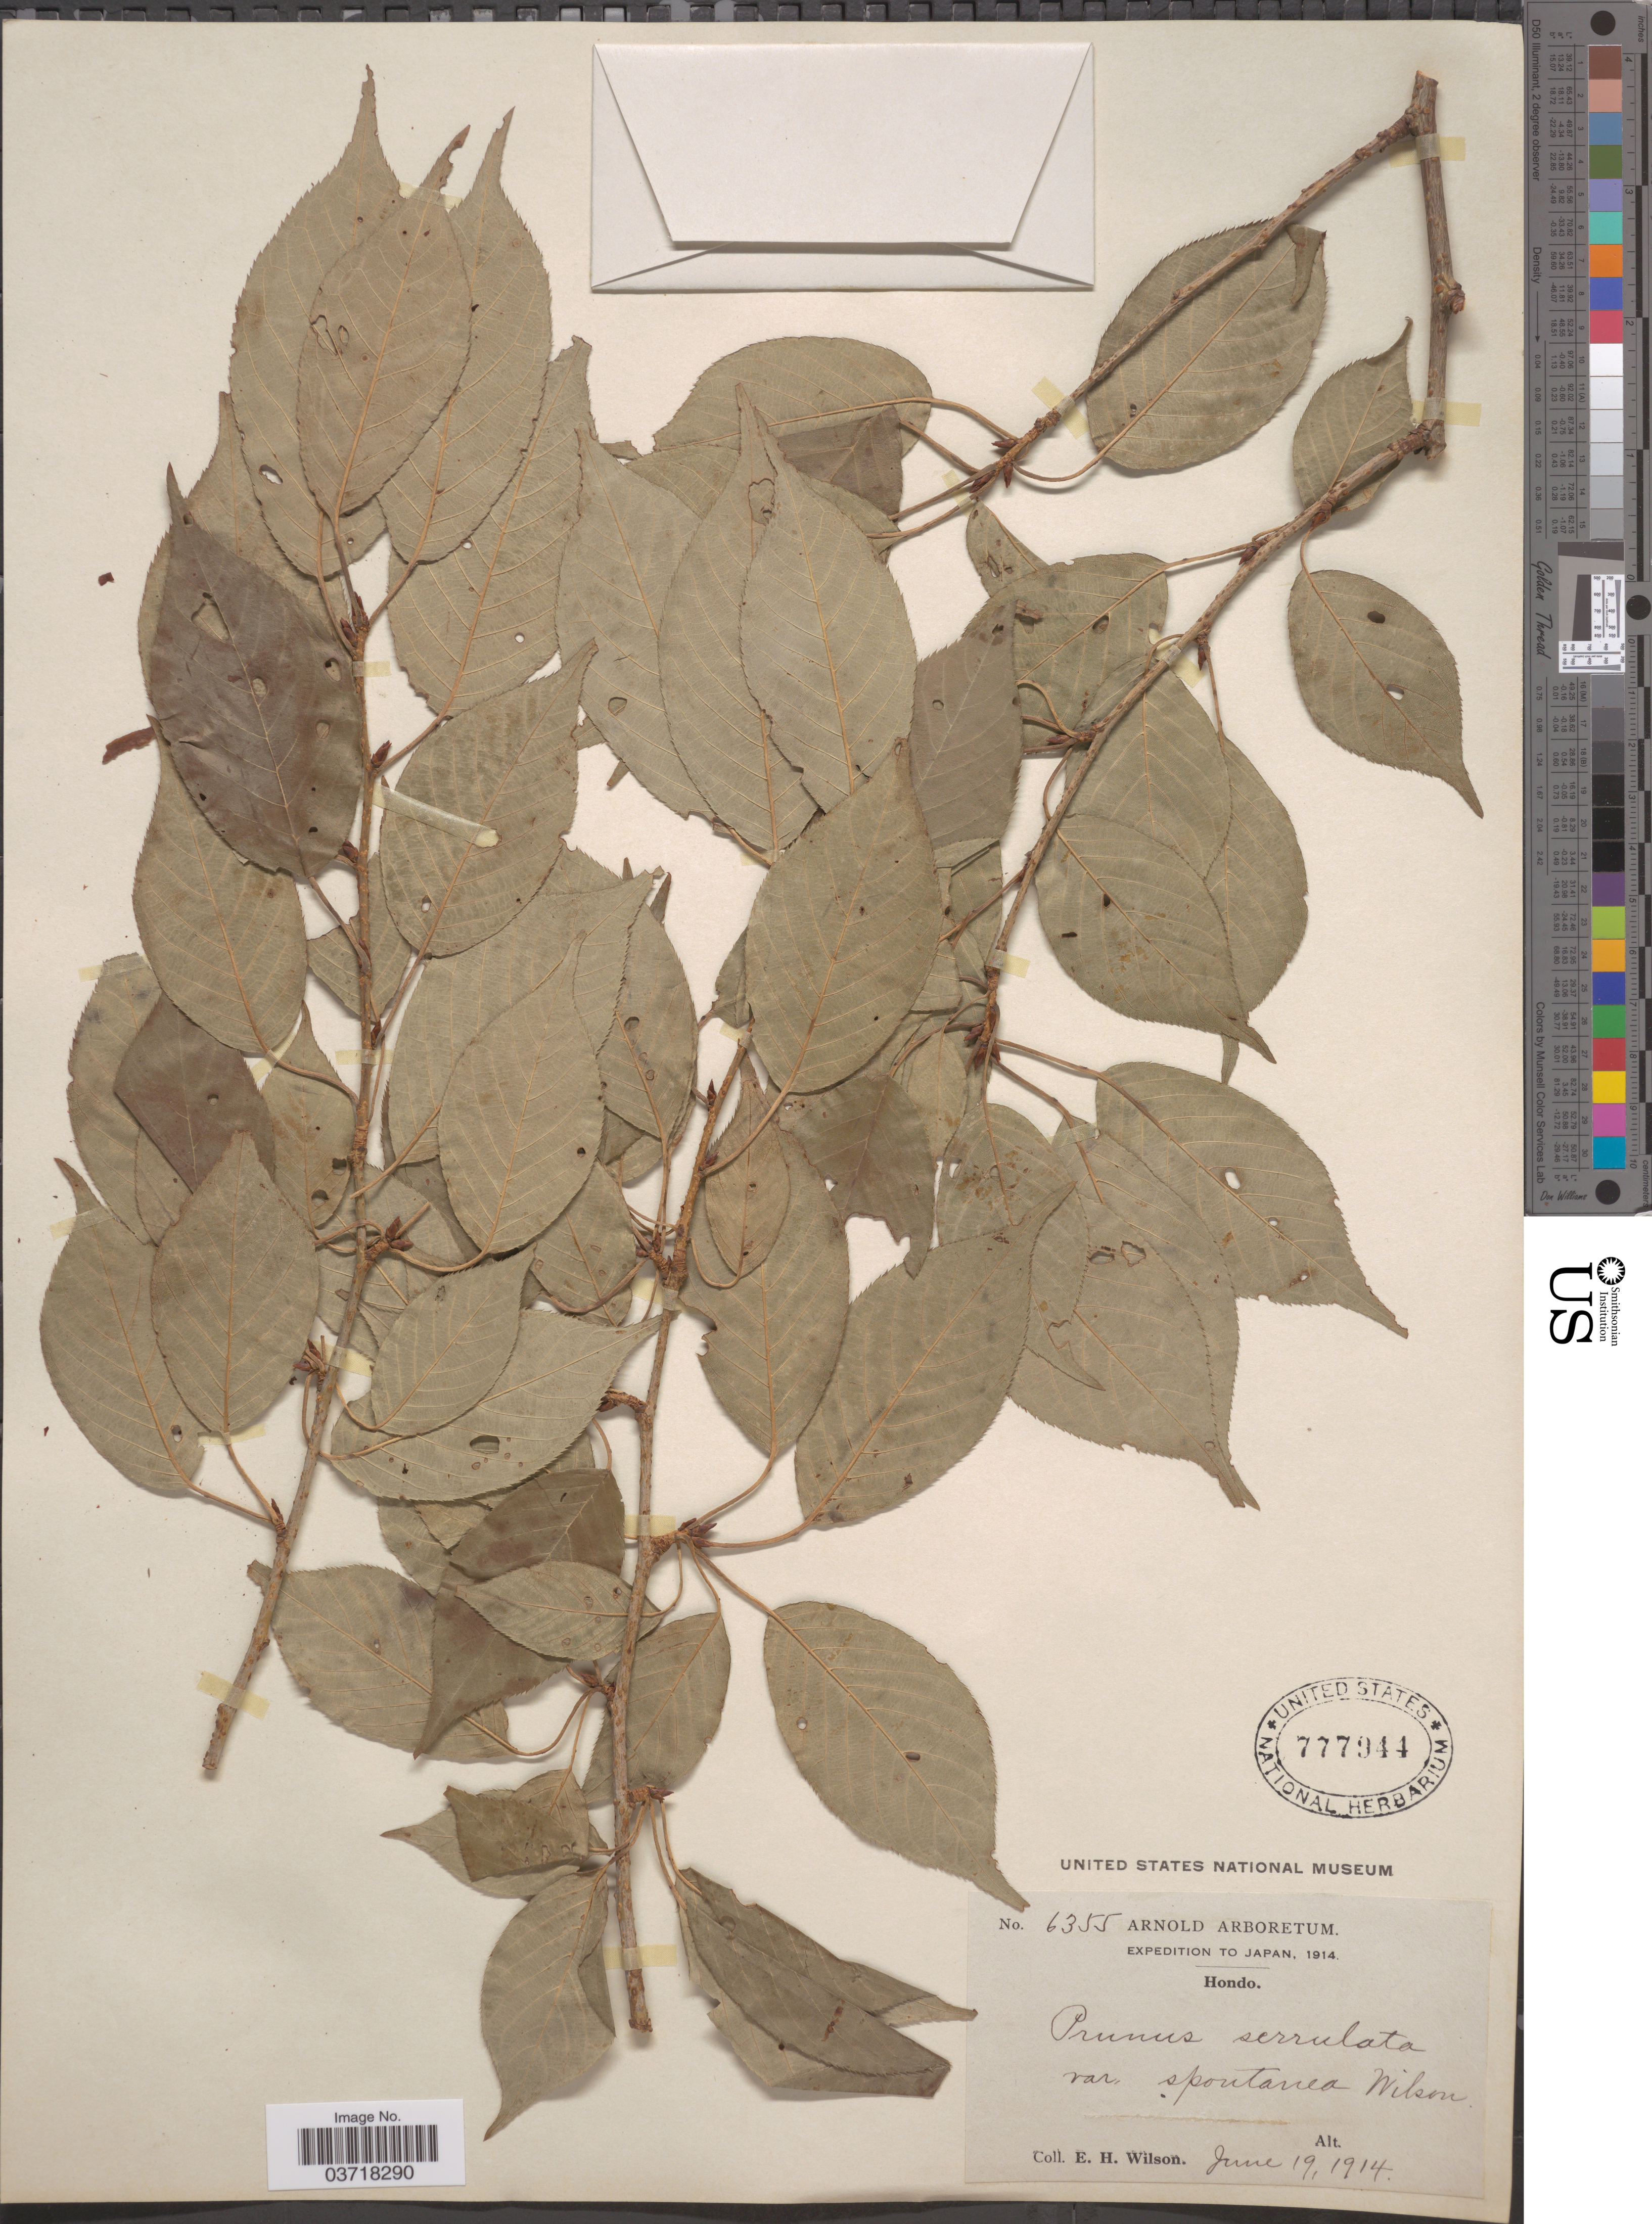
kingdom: Plantae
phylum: Tracheophyta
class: Magnoliopsida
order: Rosales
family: Rosaceae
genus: Prunus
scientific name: Prunus serrulata var. spontanea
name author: E.H. Wilson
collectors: E. Wilson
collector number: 6355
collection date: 1914-06-19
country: Japan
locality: Hondo.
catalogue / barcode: US 777944